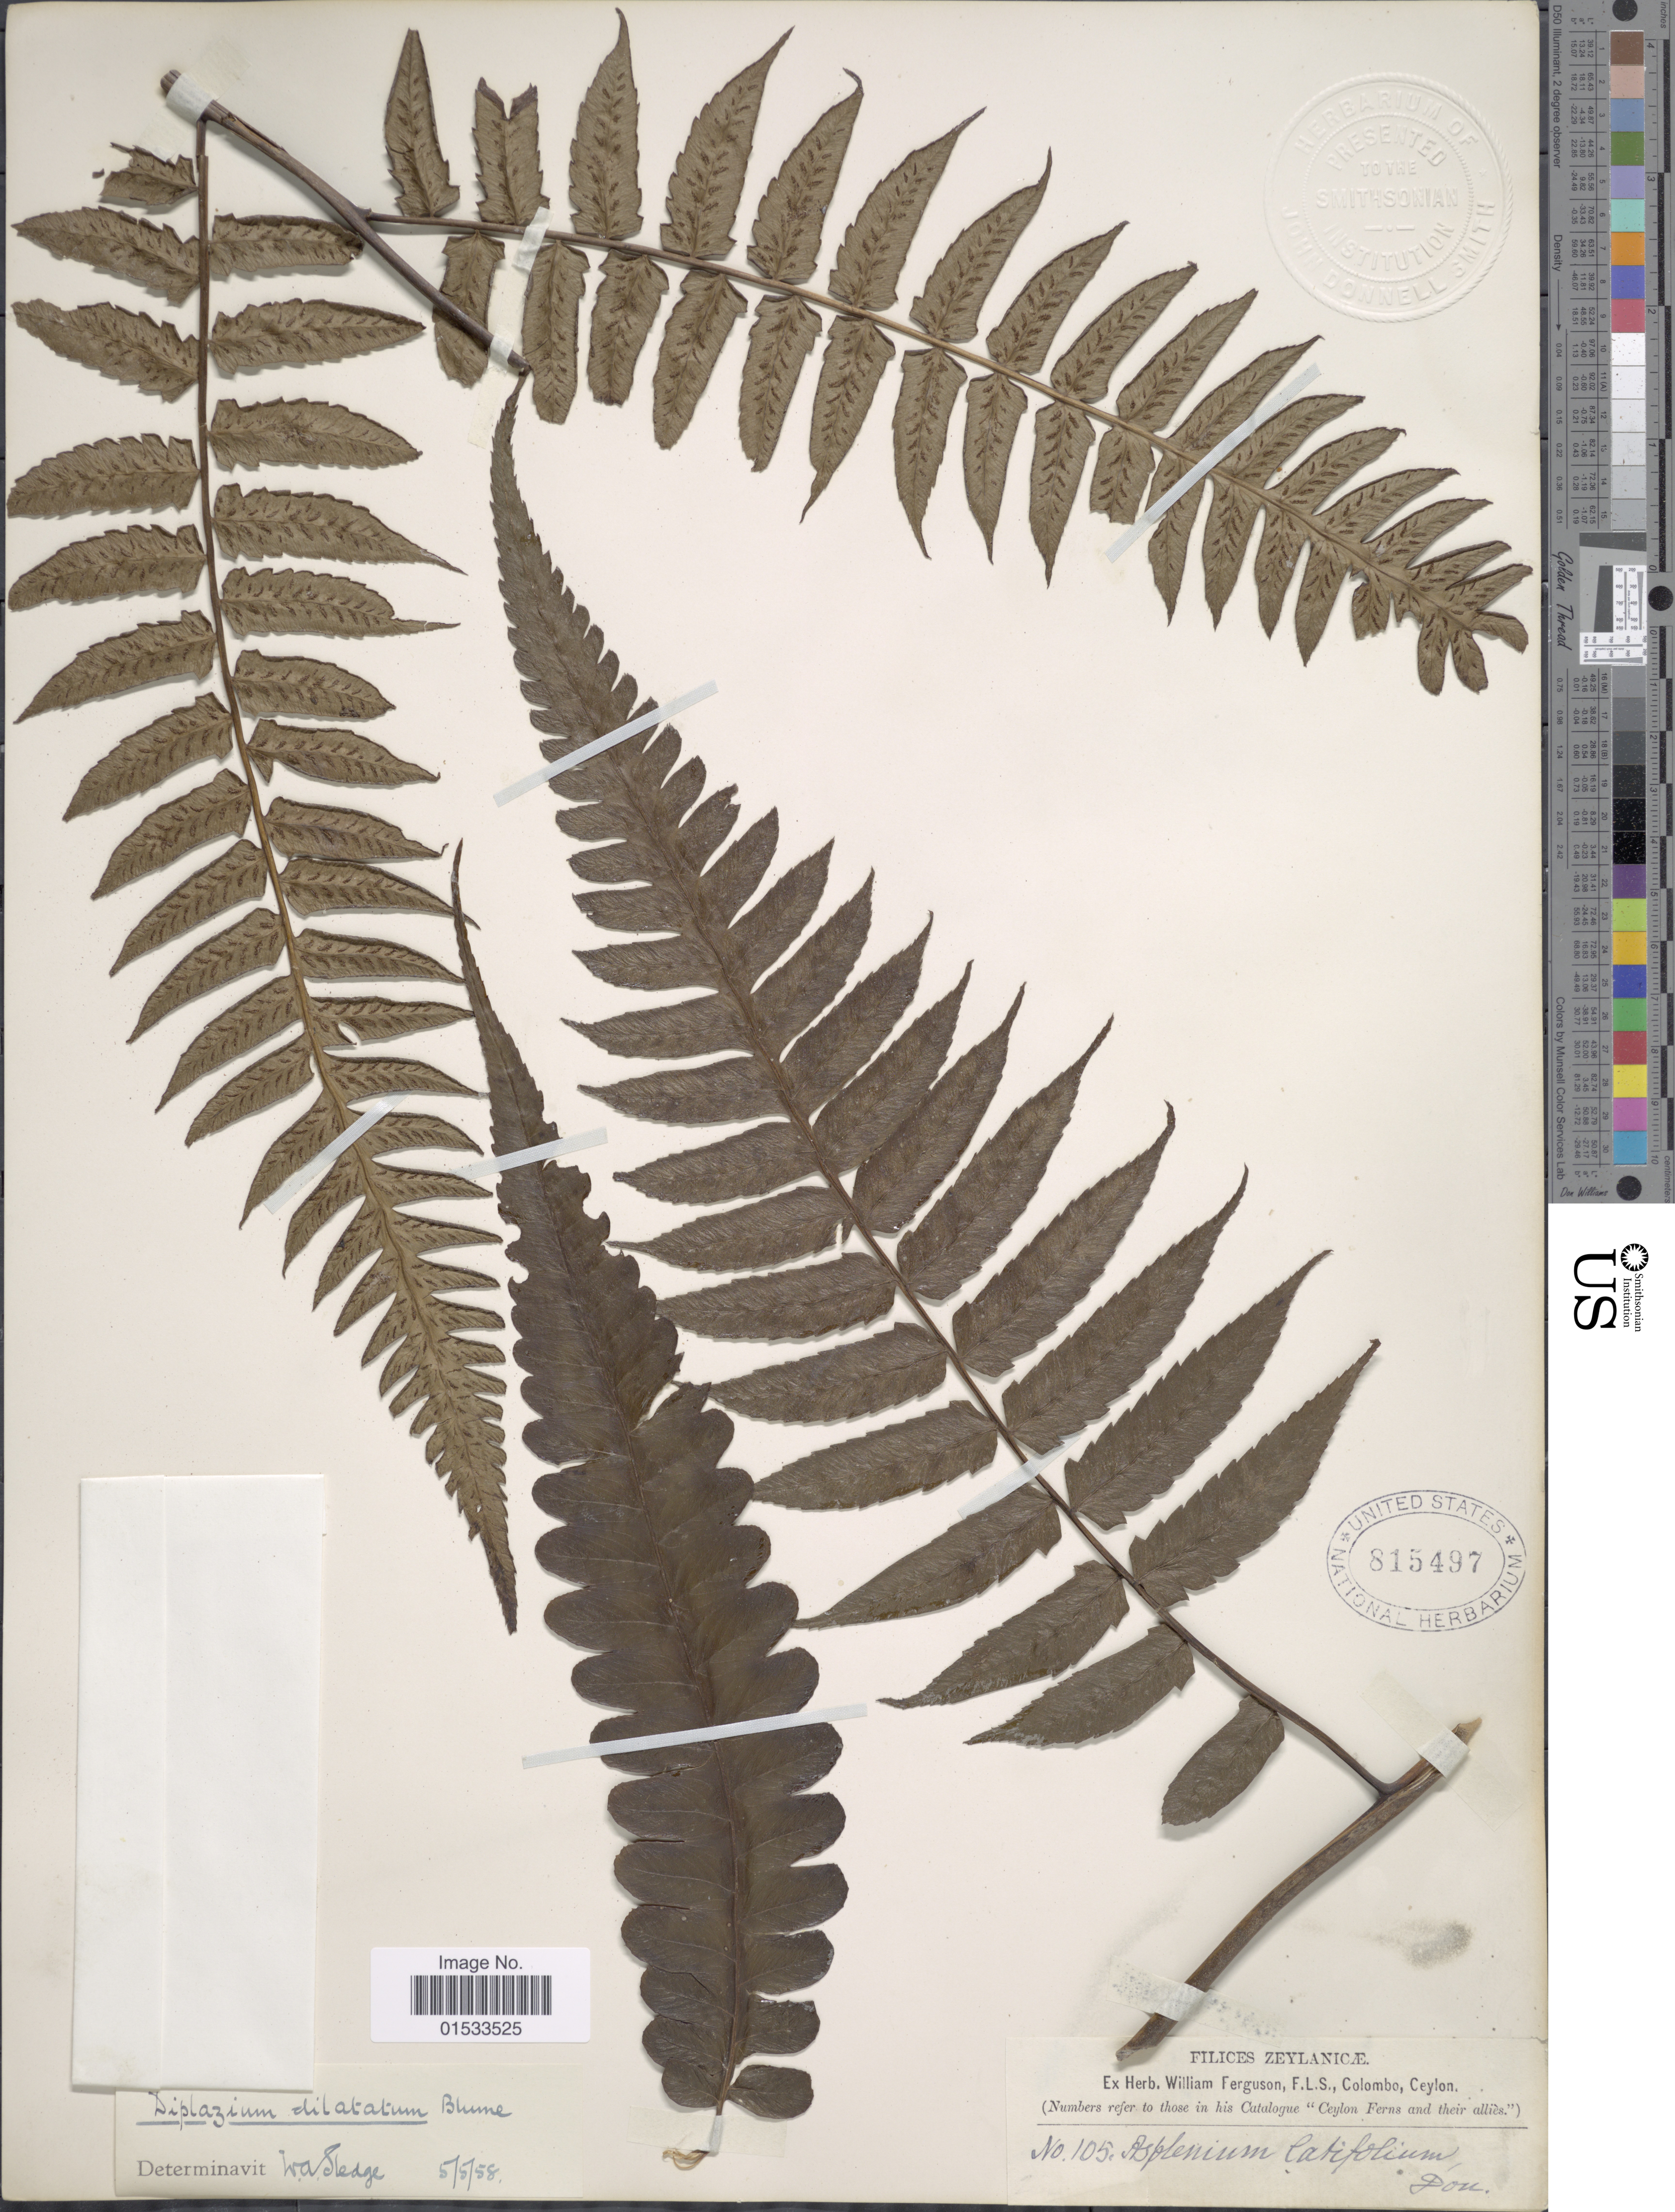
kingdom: Plantae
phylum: Tracheophyta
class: Polypodiopsida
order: Polypodiales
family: Athyriaceae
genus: Diplazium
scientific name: Diplazium dilatatum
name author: Blume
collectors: ex herb. W. Ferguson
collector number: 105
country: Sri Lanka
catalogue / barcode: US 815497